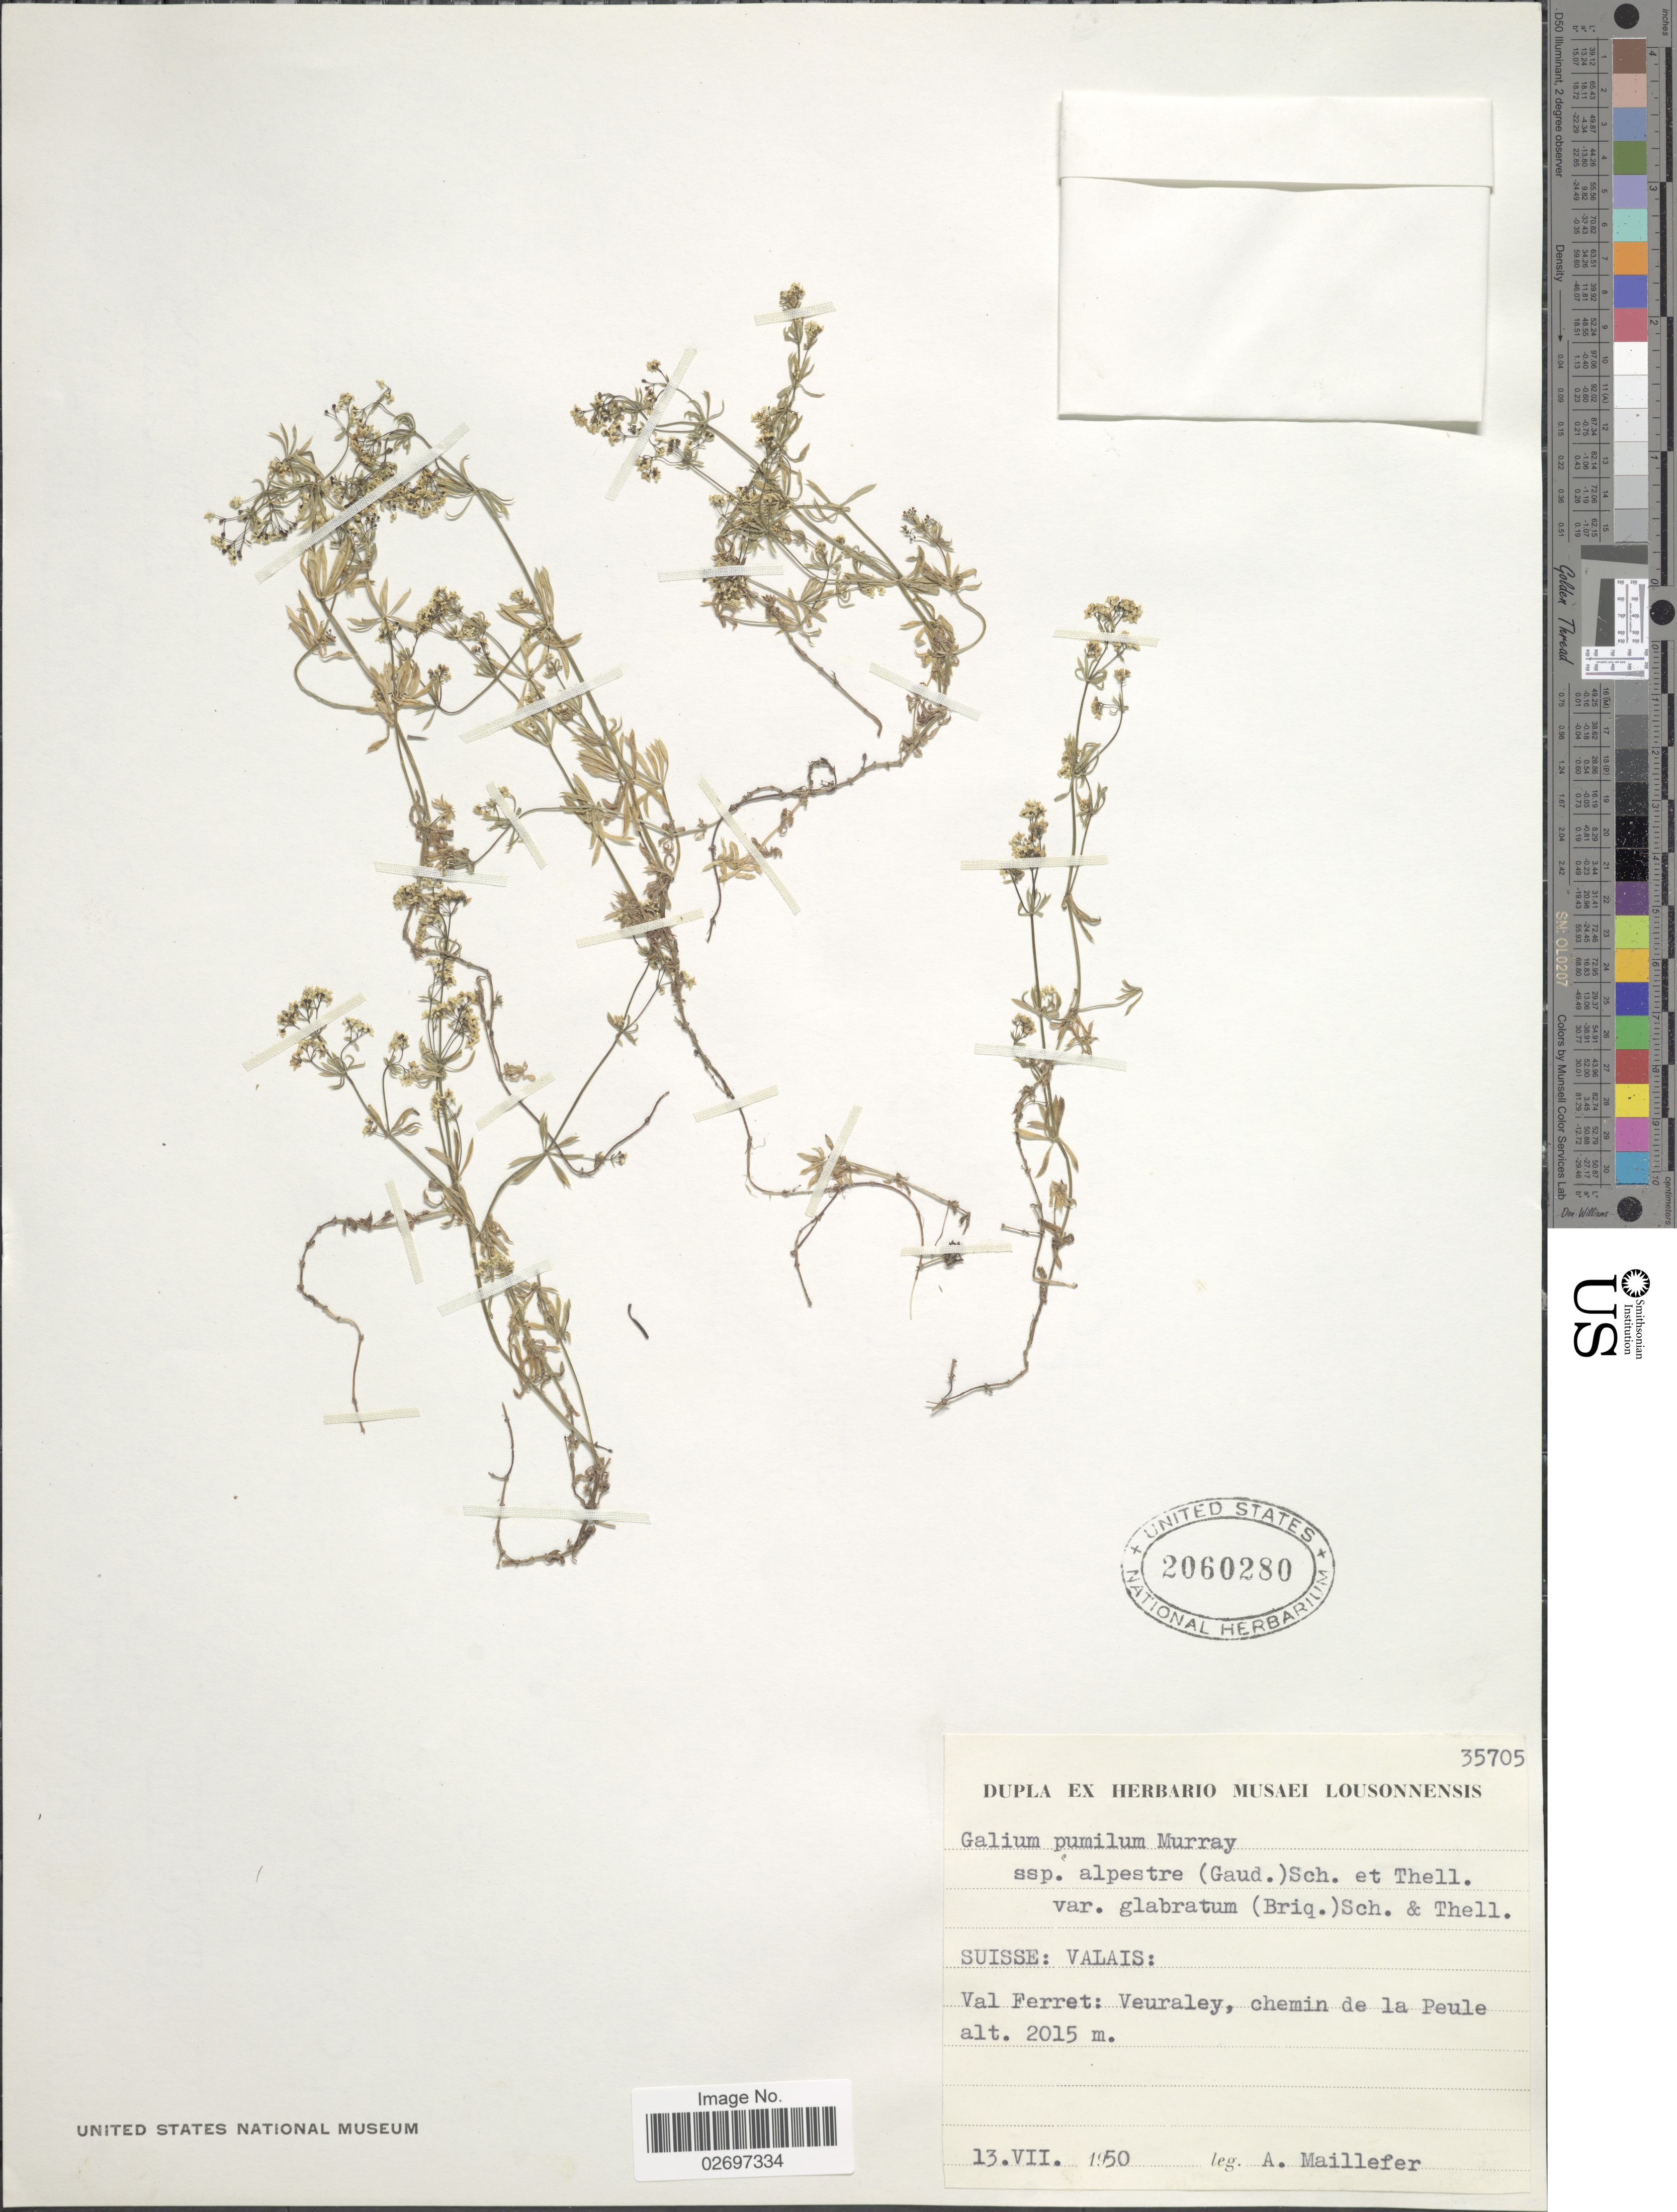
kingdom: Plantae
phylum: Tracheophyta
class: Magnoliopsida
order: Gentianales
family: Rubiaceae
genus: Galium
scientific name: Galium pumilum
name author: Murray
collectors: A. Maillefer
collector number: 35705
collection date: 1950-07-13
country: Switzerland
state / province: Valais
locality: Suisse: Vall Ferret: Veuraley, chemin de la Peule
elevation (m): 2015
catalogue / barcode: US 2060280